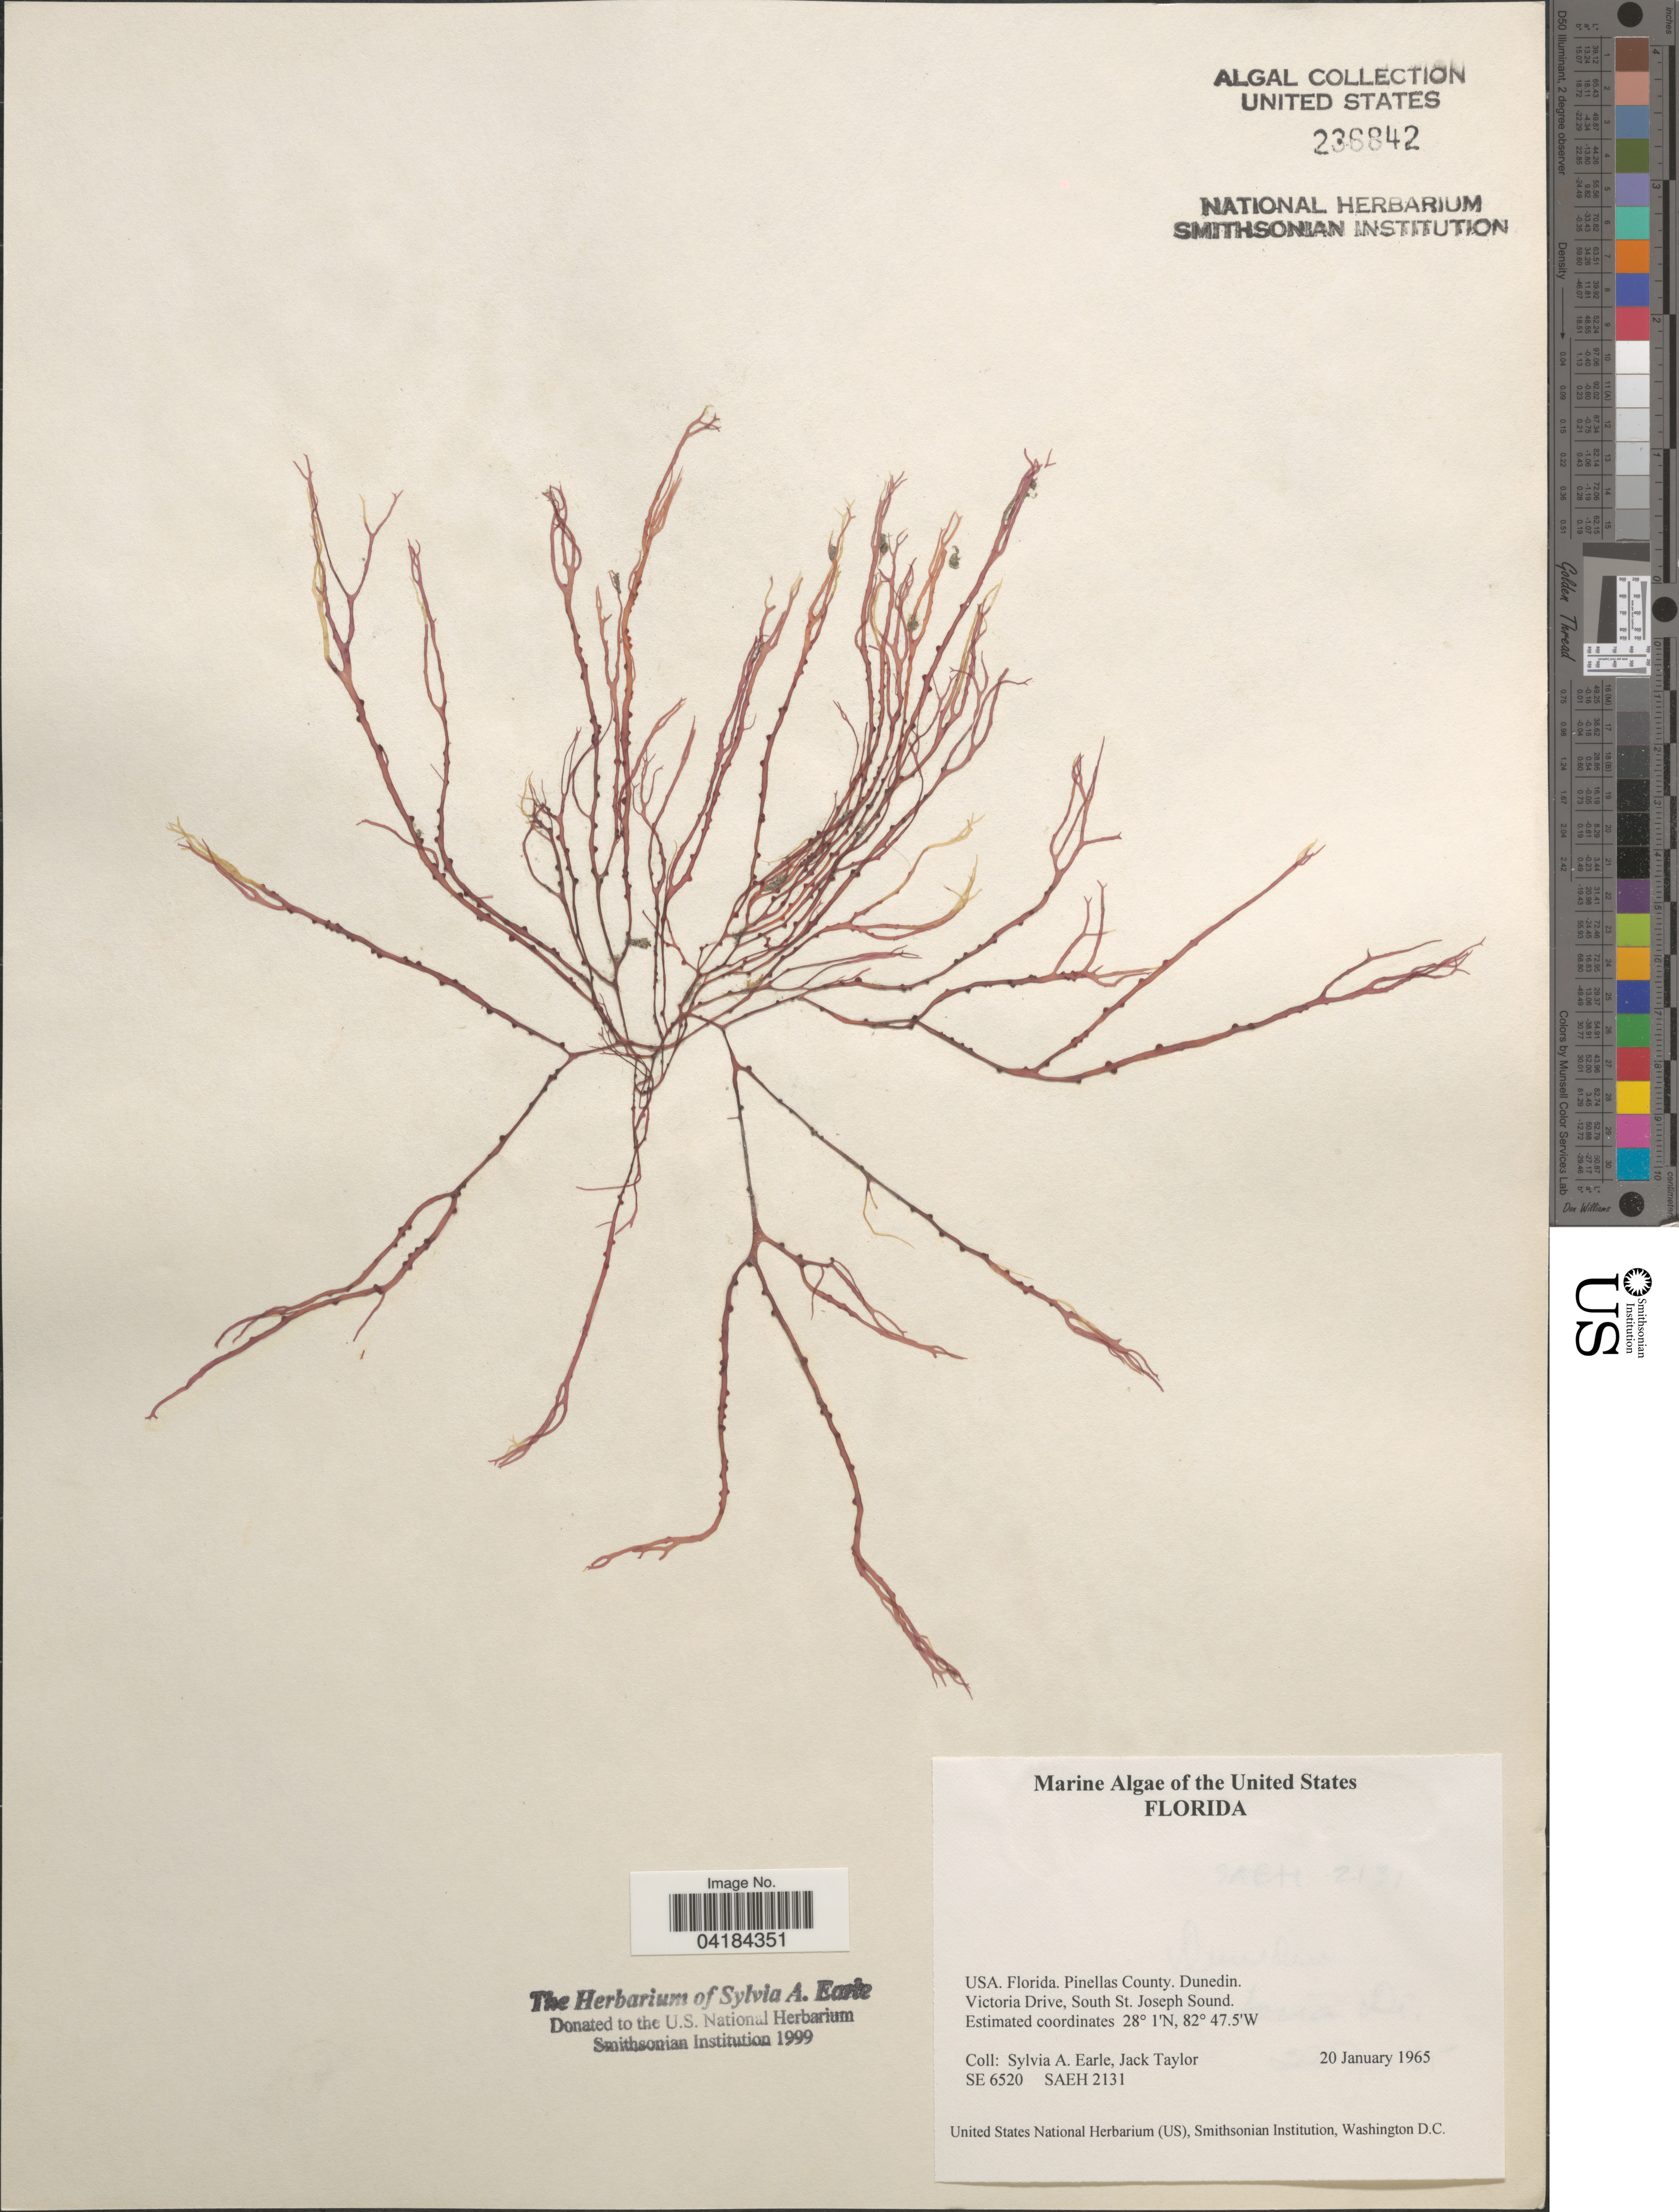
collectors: S. A. Earle & J. Taylor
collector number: SE6520/SAEH2131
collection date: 1965-01-20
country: United States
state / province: Florida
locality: Pinellas County. Dunedin. Victoria Drive, South St. Joseph Sound.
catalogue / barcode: US 236842